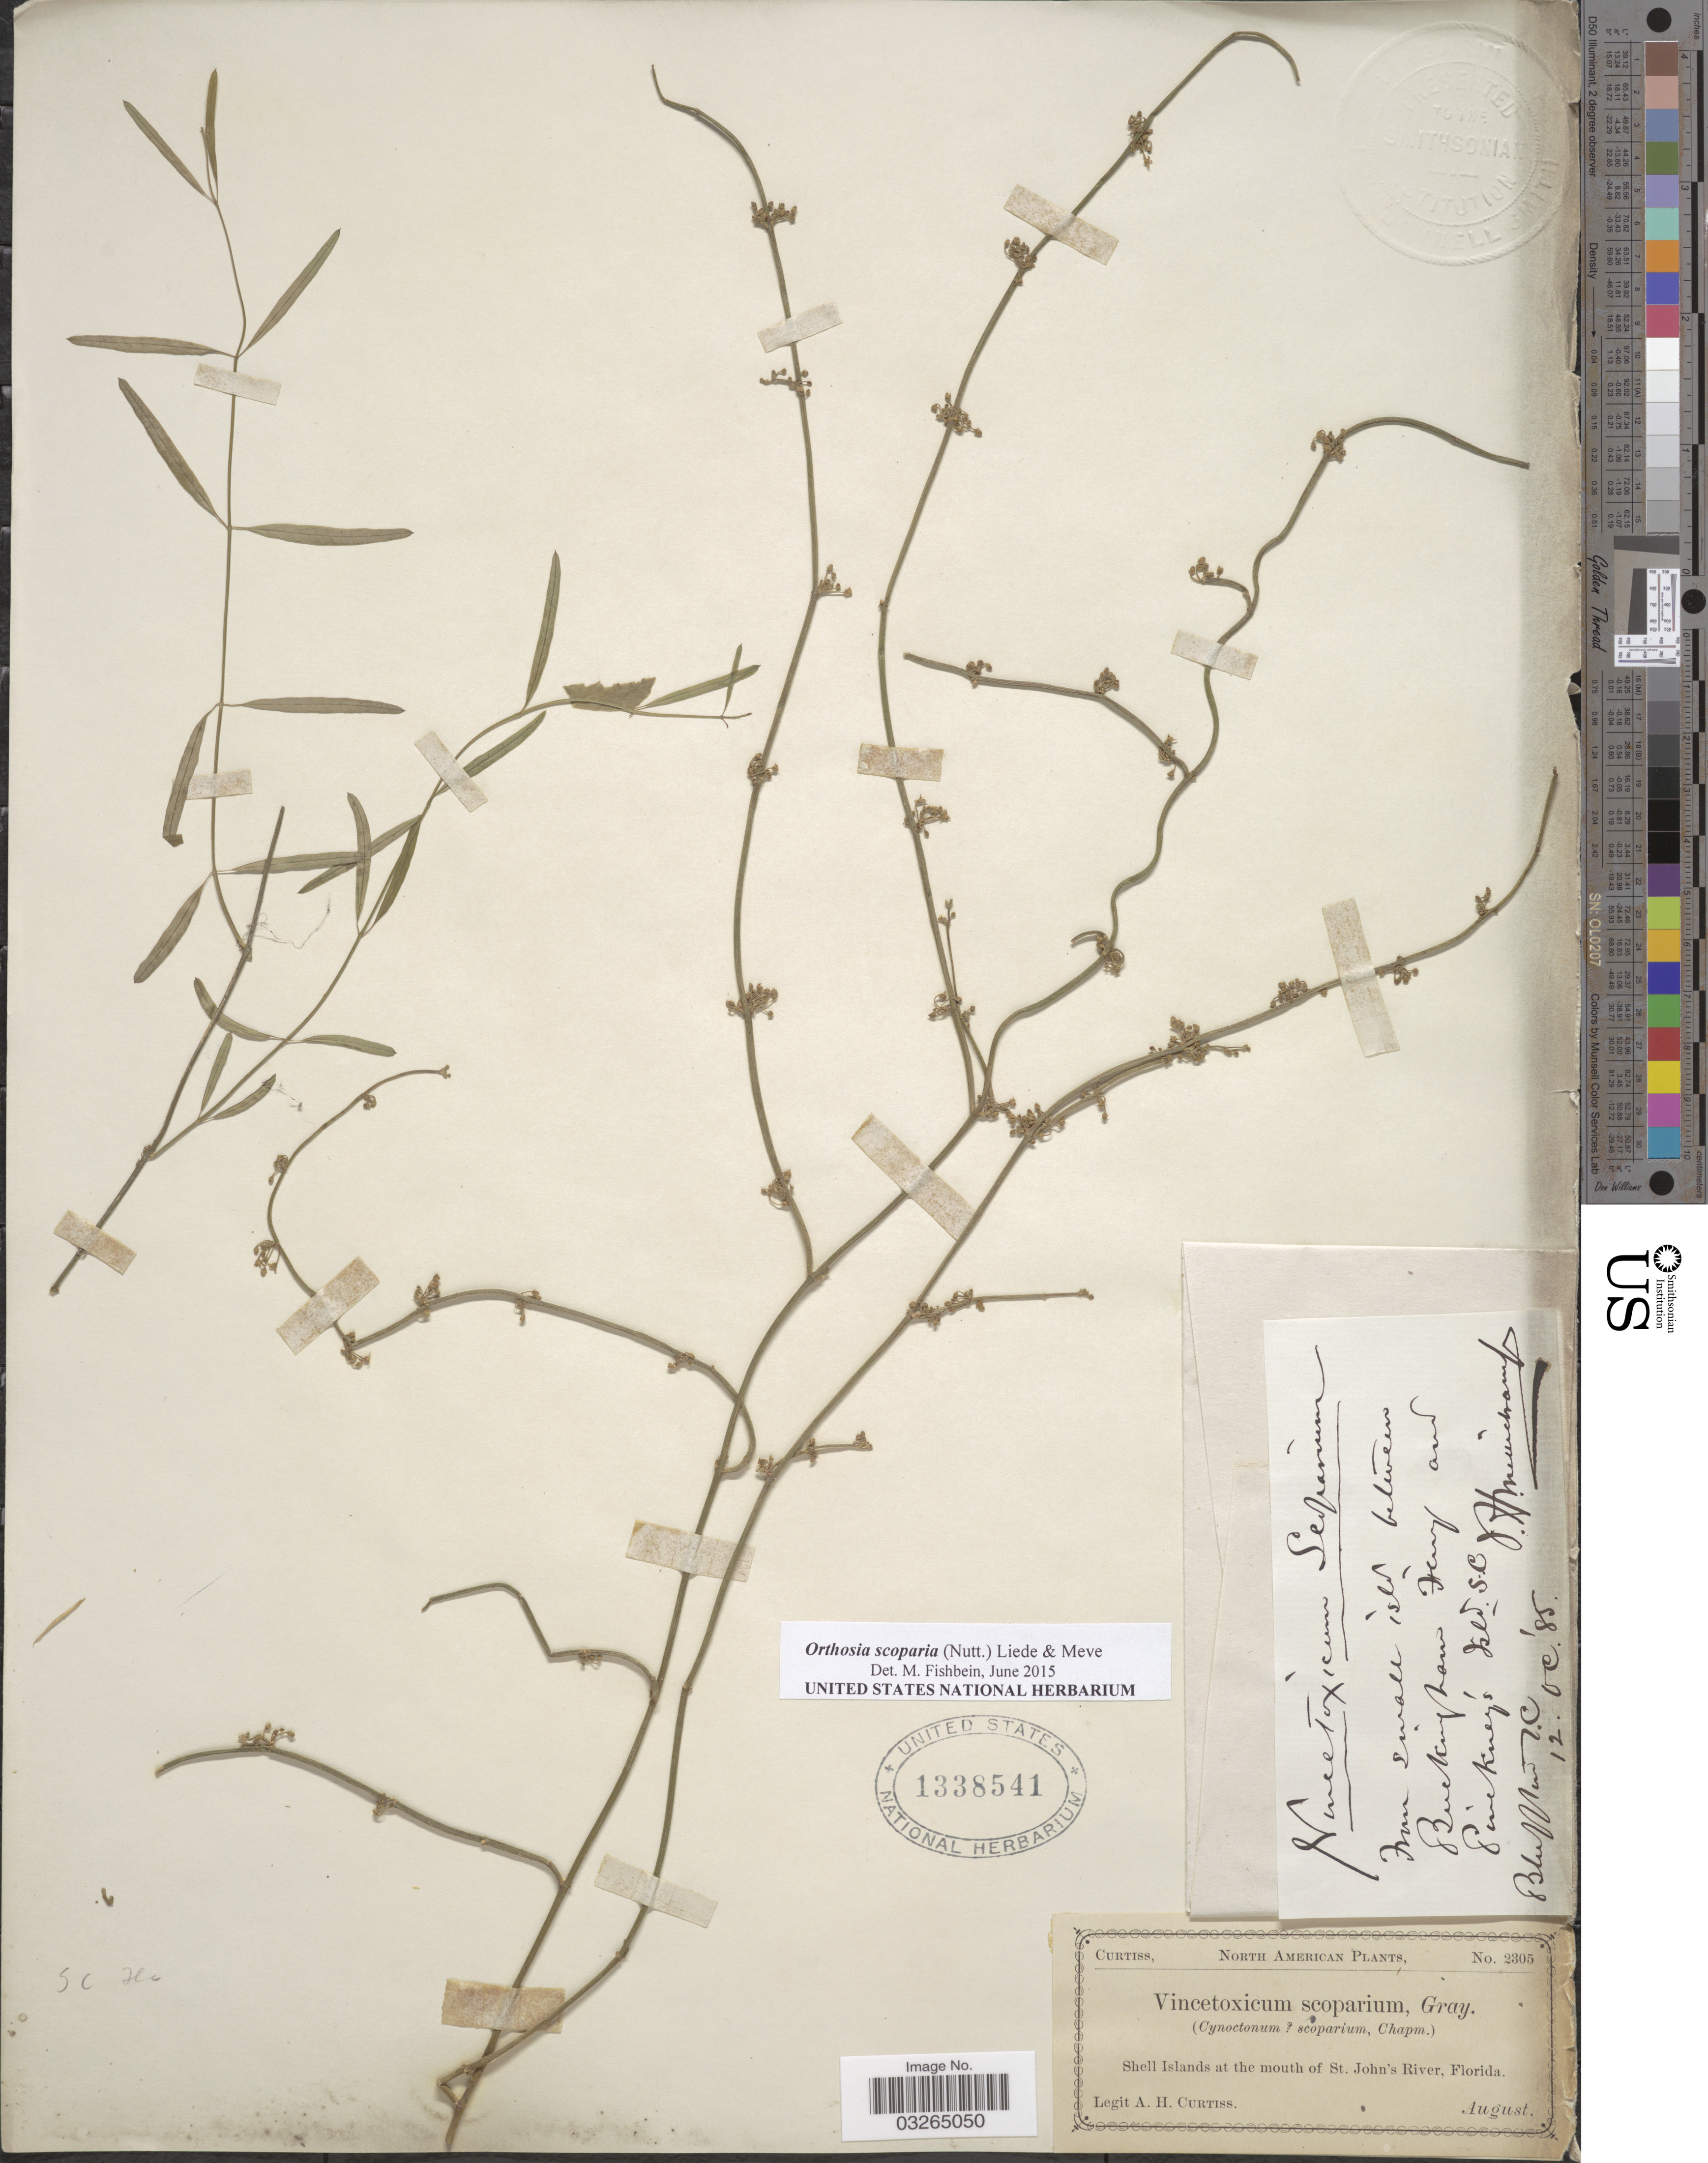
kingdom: Plantae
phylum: Tracheophyta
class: Magnoliopsida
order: Gentianales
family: Apocynaceae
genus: Orthosia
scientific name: Orthosia scoparia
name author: (Nutt.) Liede & Meve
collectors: J. H. Mellichamp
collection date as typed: Transcribed d/m/y: 12/10/85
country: United States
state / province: South Carolina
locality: From small isld between Buckingham Ferry and Pinckney's Isld. S. C. Bluffton S. C.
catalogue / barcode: US 1338541-2